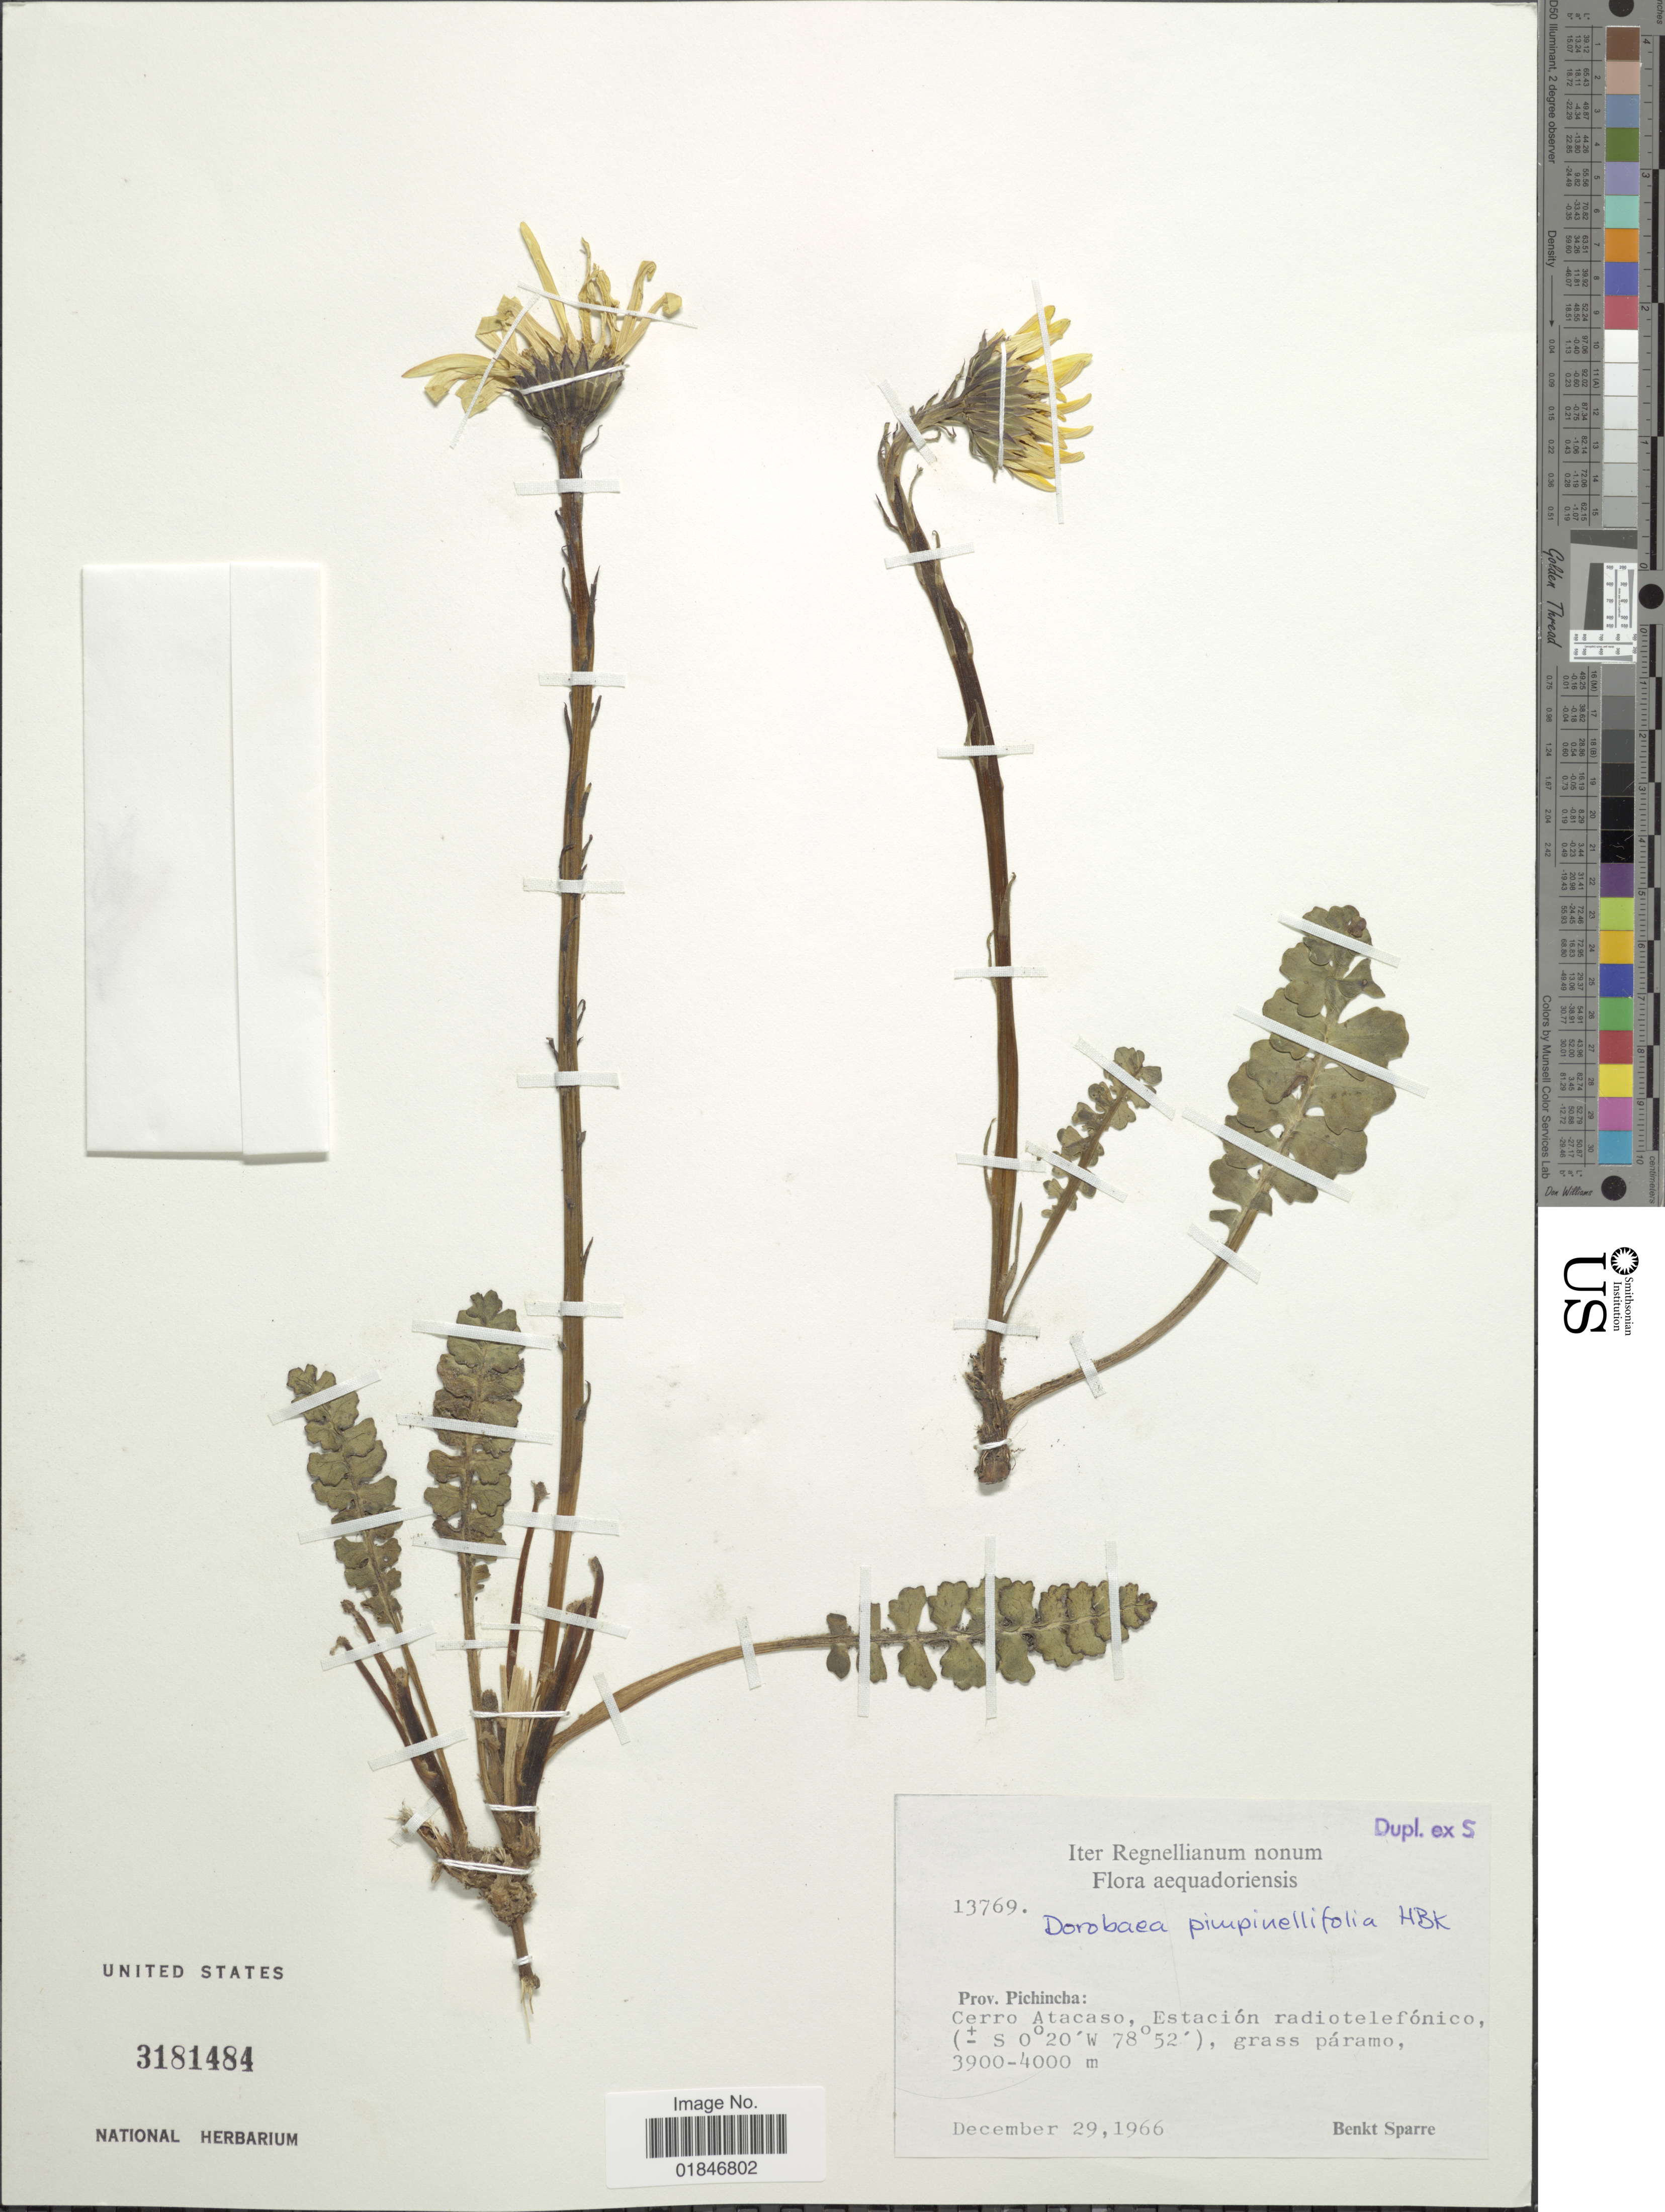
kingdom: Plantae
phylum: Tracheophyta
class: Magnoliopsida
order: Asterales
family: Asteraceae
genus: Dorobaea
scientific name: Dorobaea pimpinellifolia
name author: (Kunth) B. Nord.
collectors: B. Sparre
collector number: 13769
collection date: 1966-12-29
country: Ecuador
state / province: Pichincha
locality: Prov. Pichincha: Cerro Atacasco, Estacion radiotelefonico.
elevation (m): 3900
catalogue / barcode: US 3181484